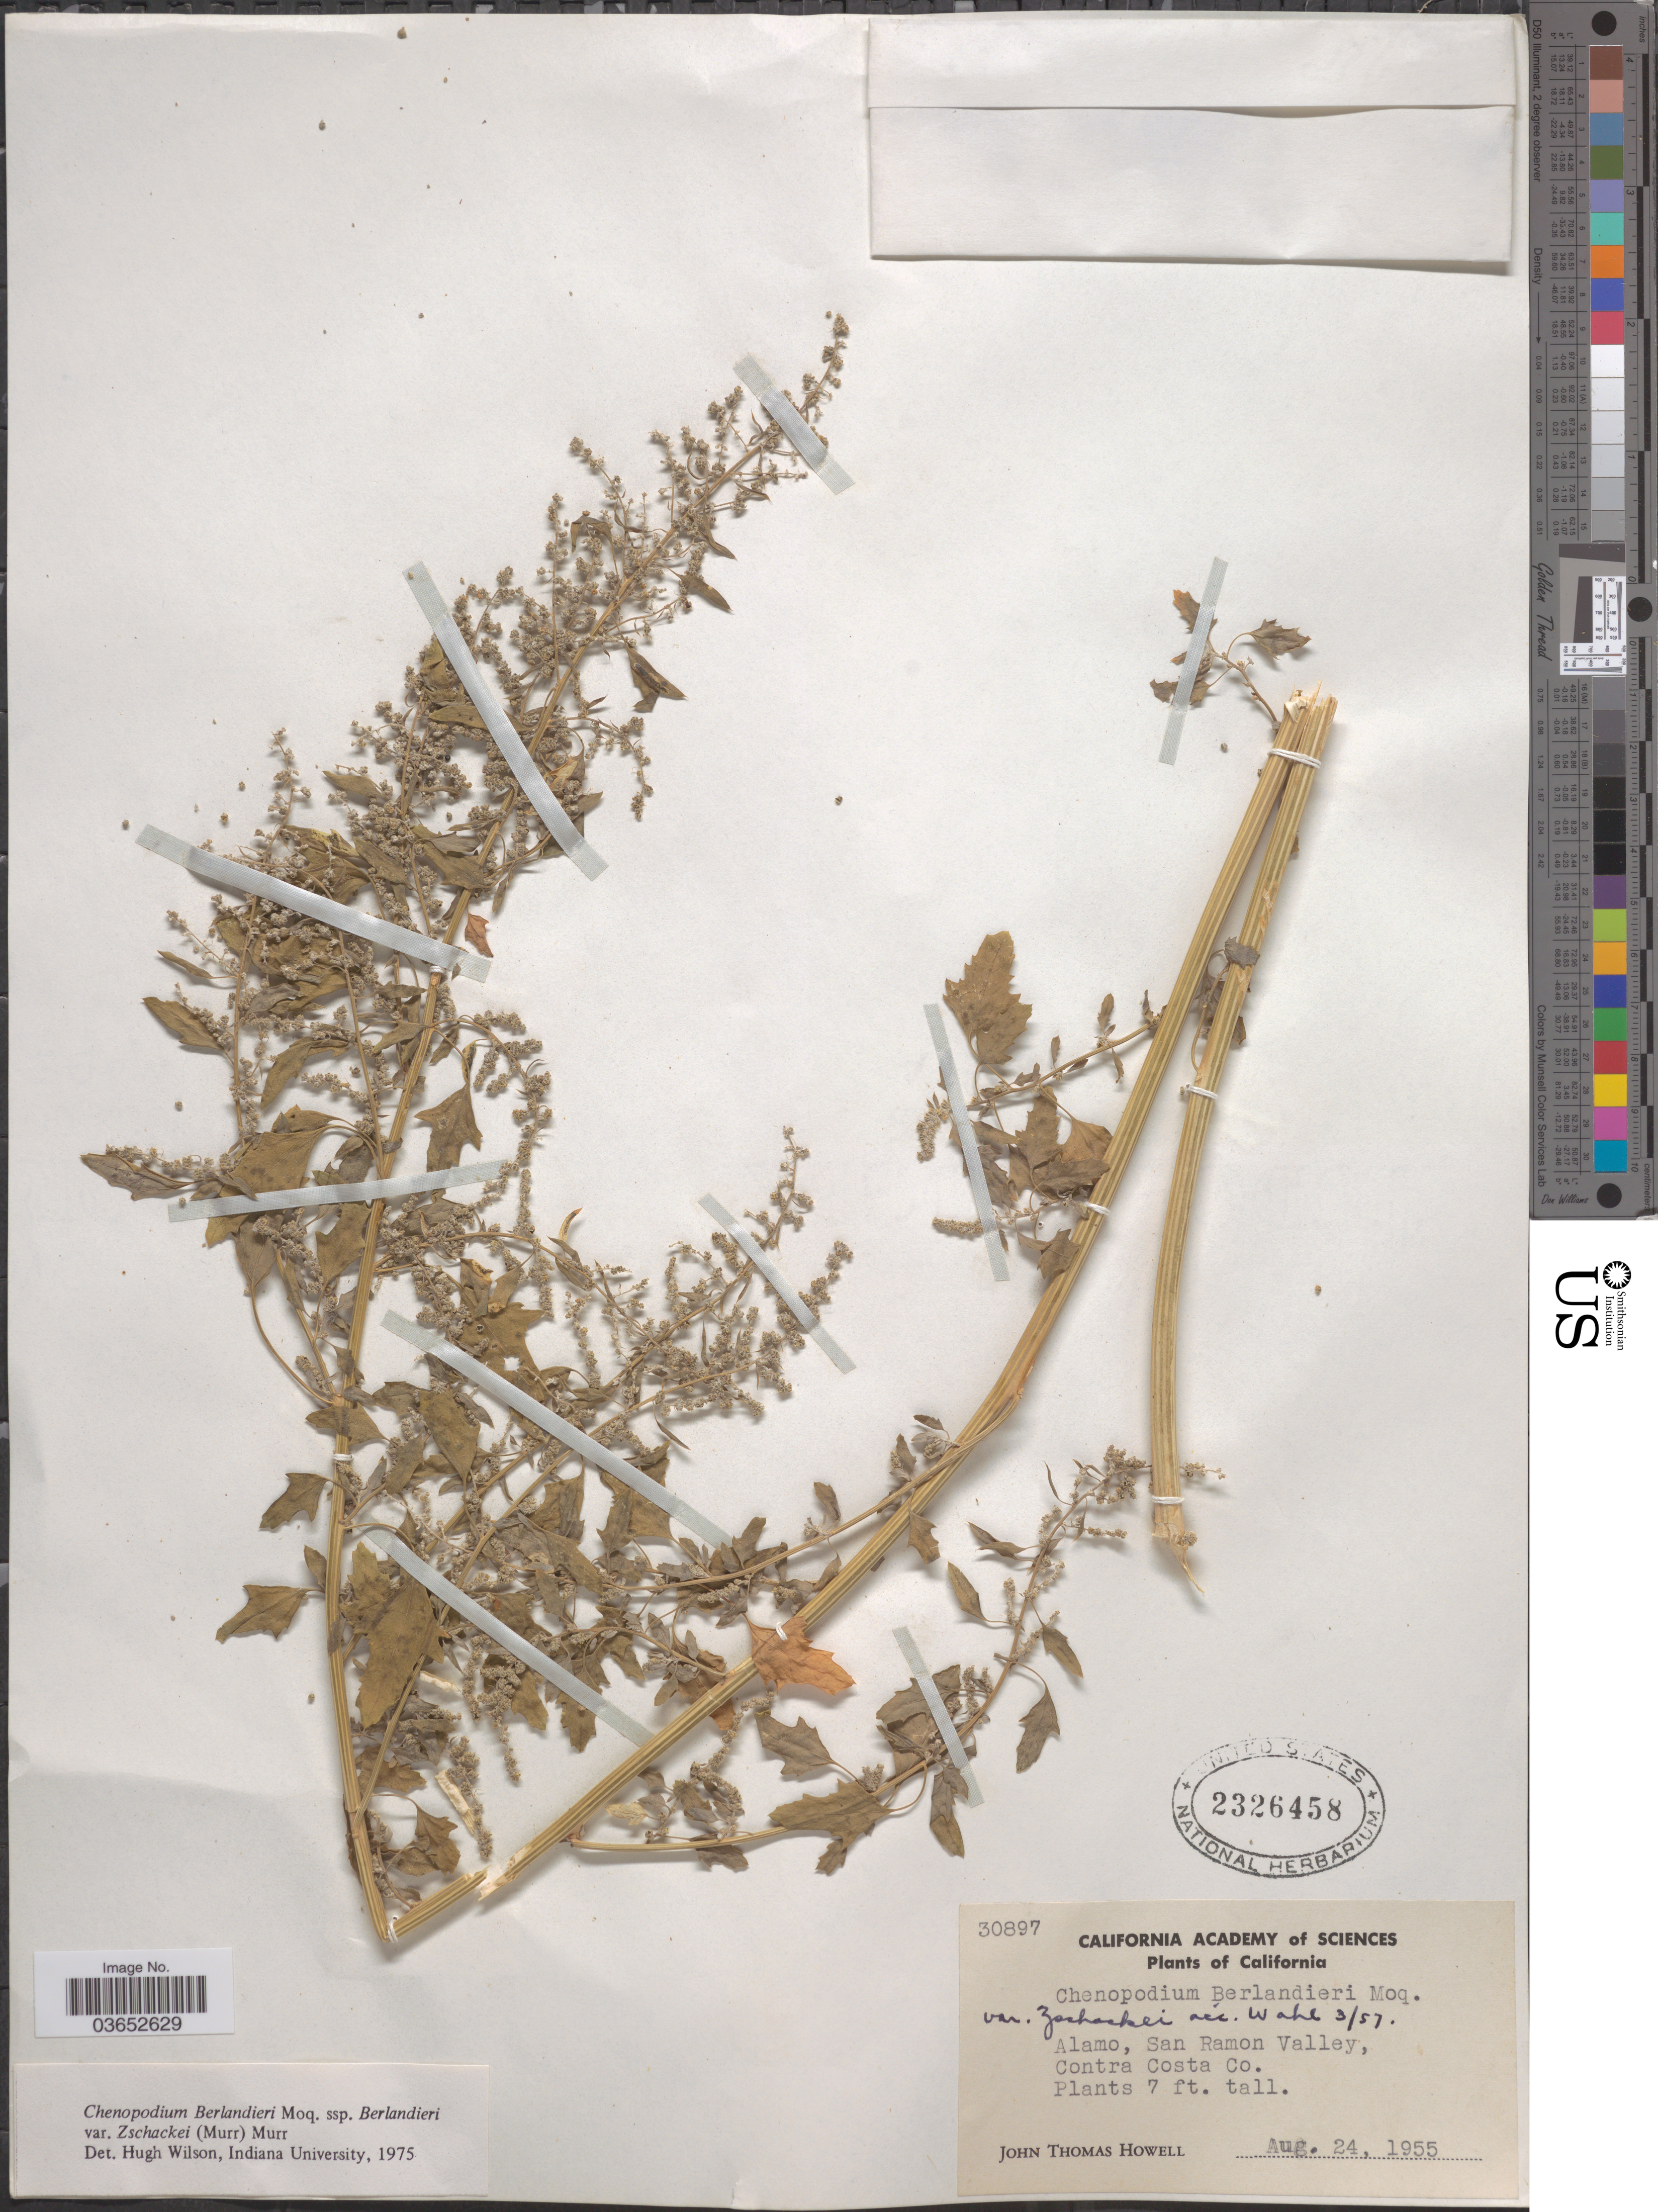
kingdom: Plantae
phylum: Tracheophyta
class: Magnoliopsida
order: Caryophyllales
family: Amaranthaceae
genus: Chenopodium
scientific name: Chenopodium berlandieri var. zschackei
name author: (Murr.) Murr.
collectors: J. T. Howell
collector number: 30897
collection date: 1955-08-24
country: United States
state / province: California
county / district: Contra Costa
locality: Alamo, San Ramon Valley, Contra Costa Co.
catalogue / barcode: US 2326458